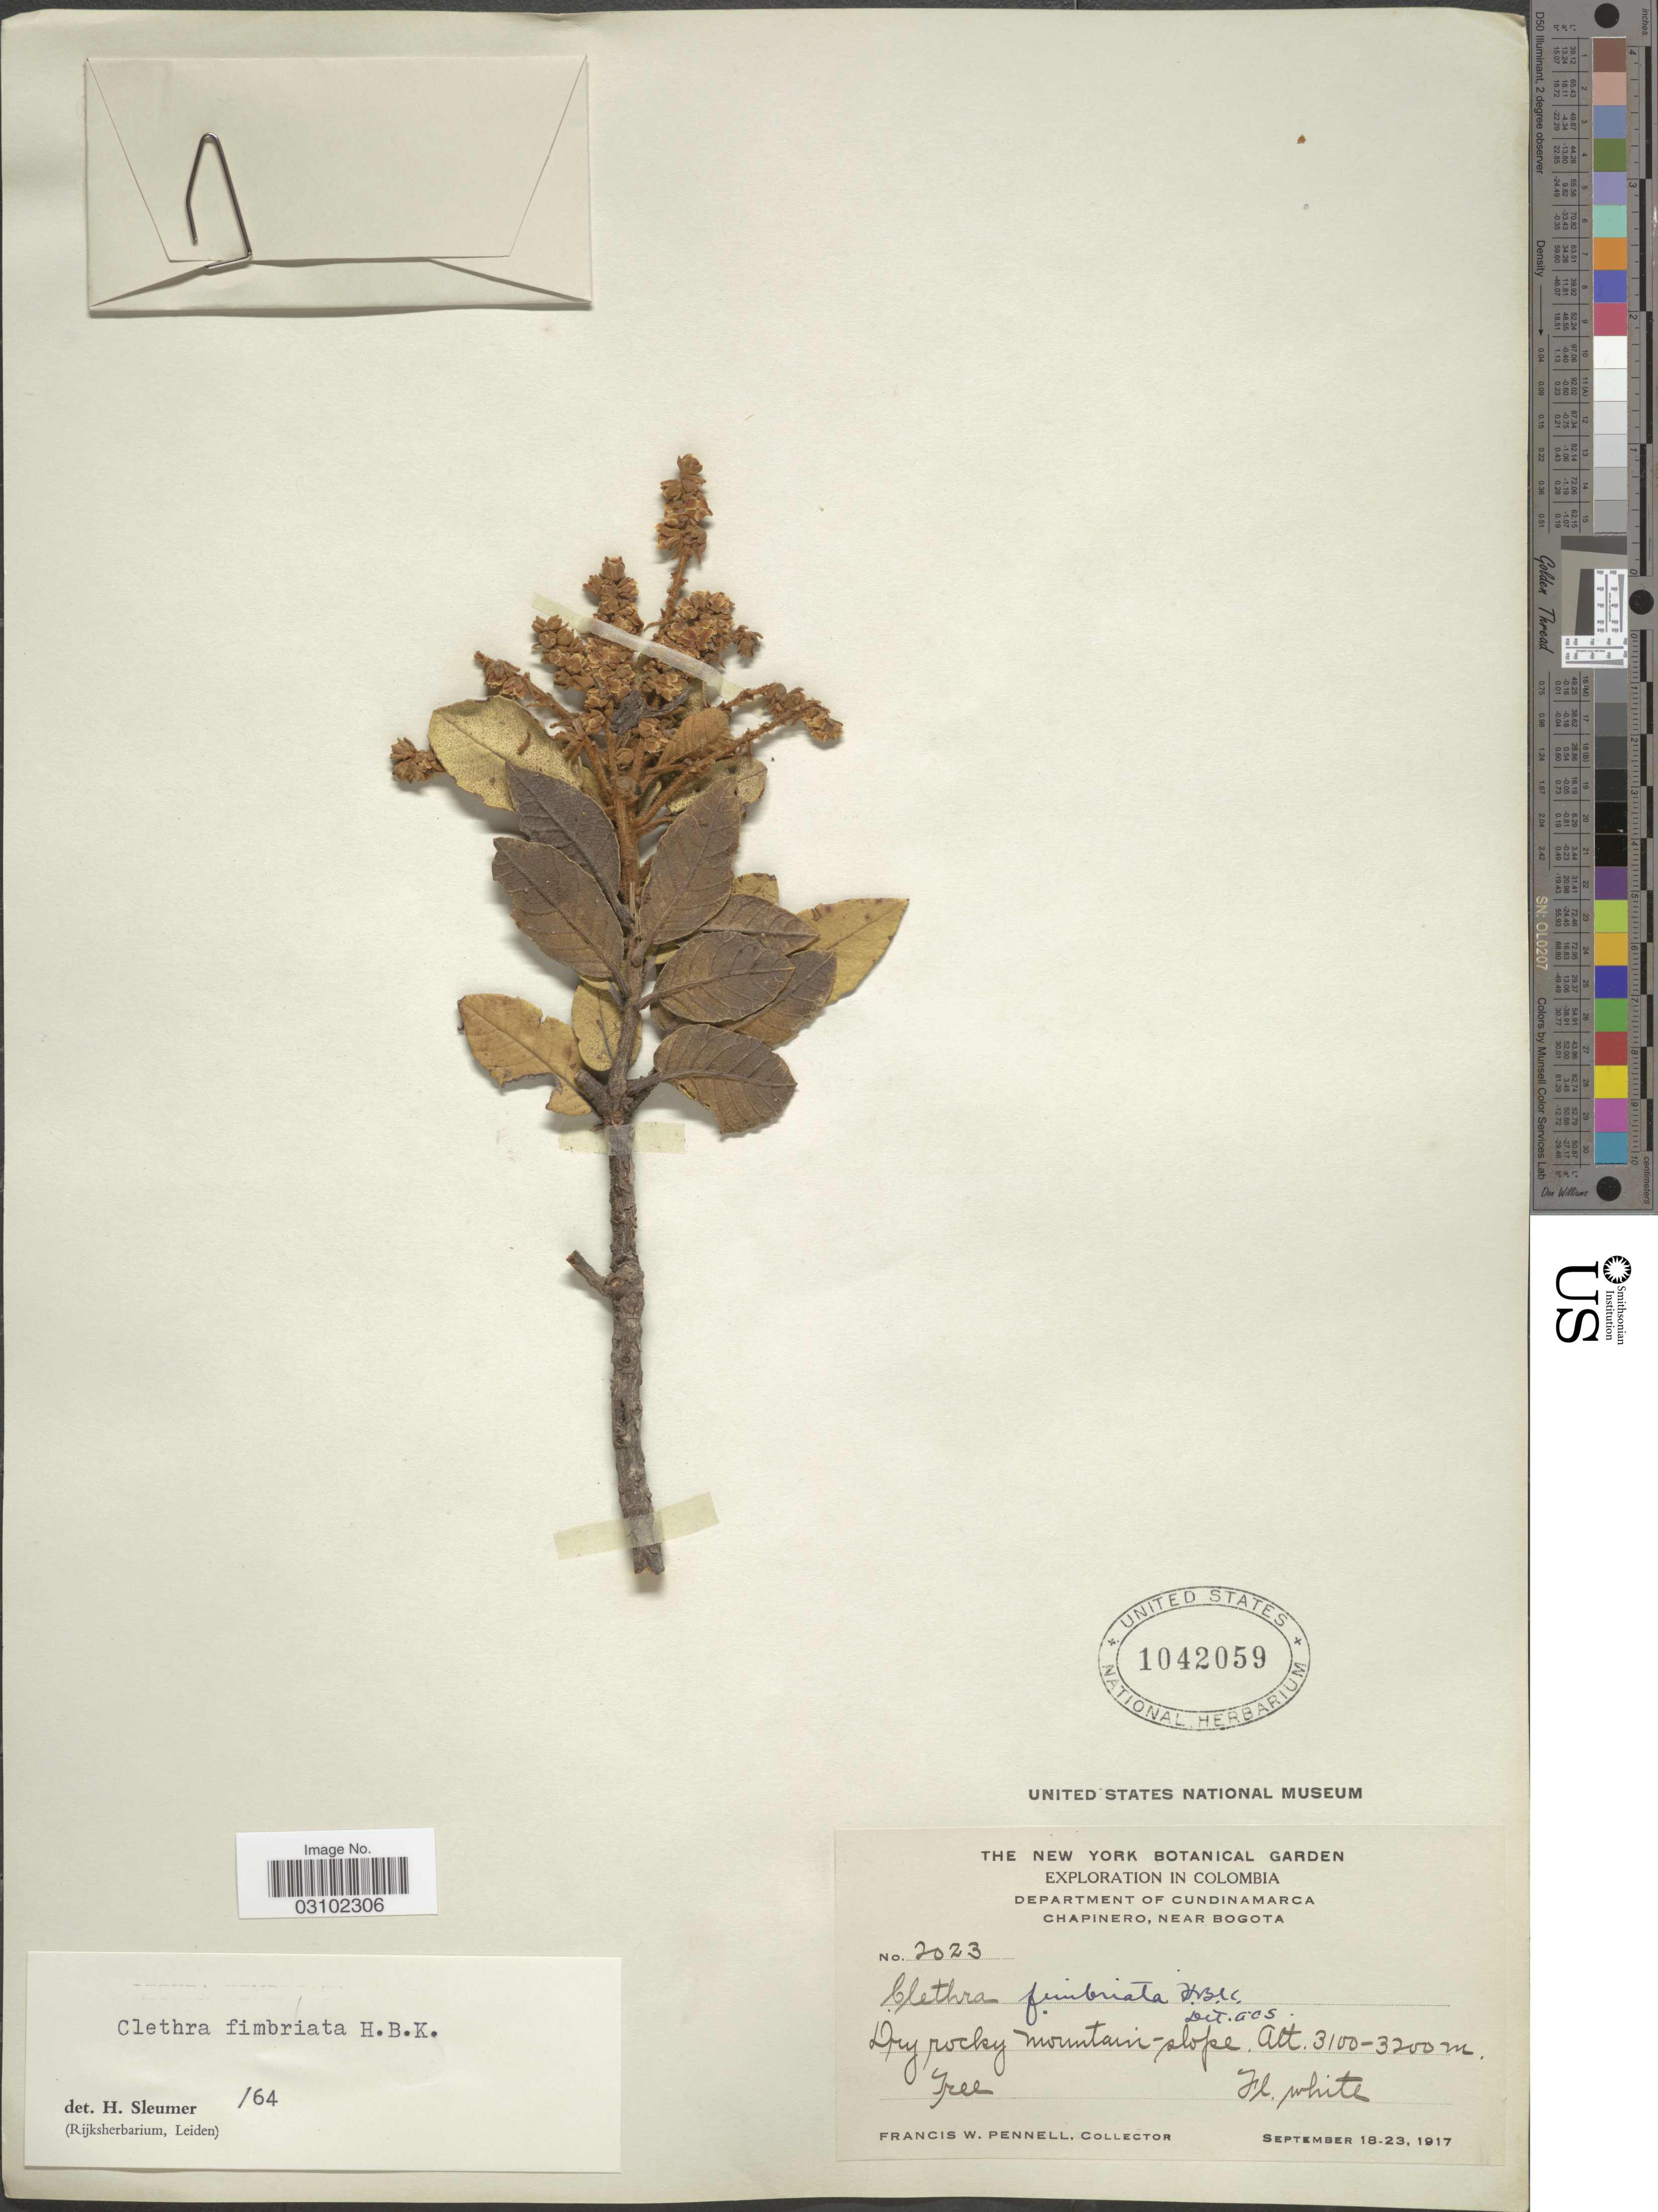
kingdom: Plantae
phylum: Tracheophyta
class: Magnoliopsida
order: Ericales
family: Clethraceae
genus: Clethra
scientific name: Clethra fimbriata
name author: Kunth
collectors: F. W. Pennell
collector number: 2023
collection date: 1917-09-18/1917-09-23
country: Colombia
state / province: Cundinamarca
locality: Department of Cundinamarca, Chapinero, near Bogota.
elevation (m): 3100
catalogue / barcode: US 1042059